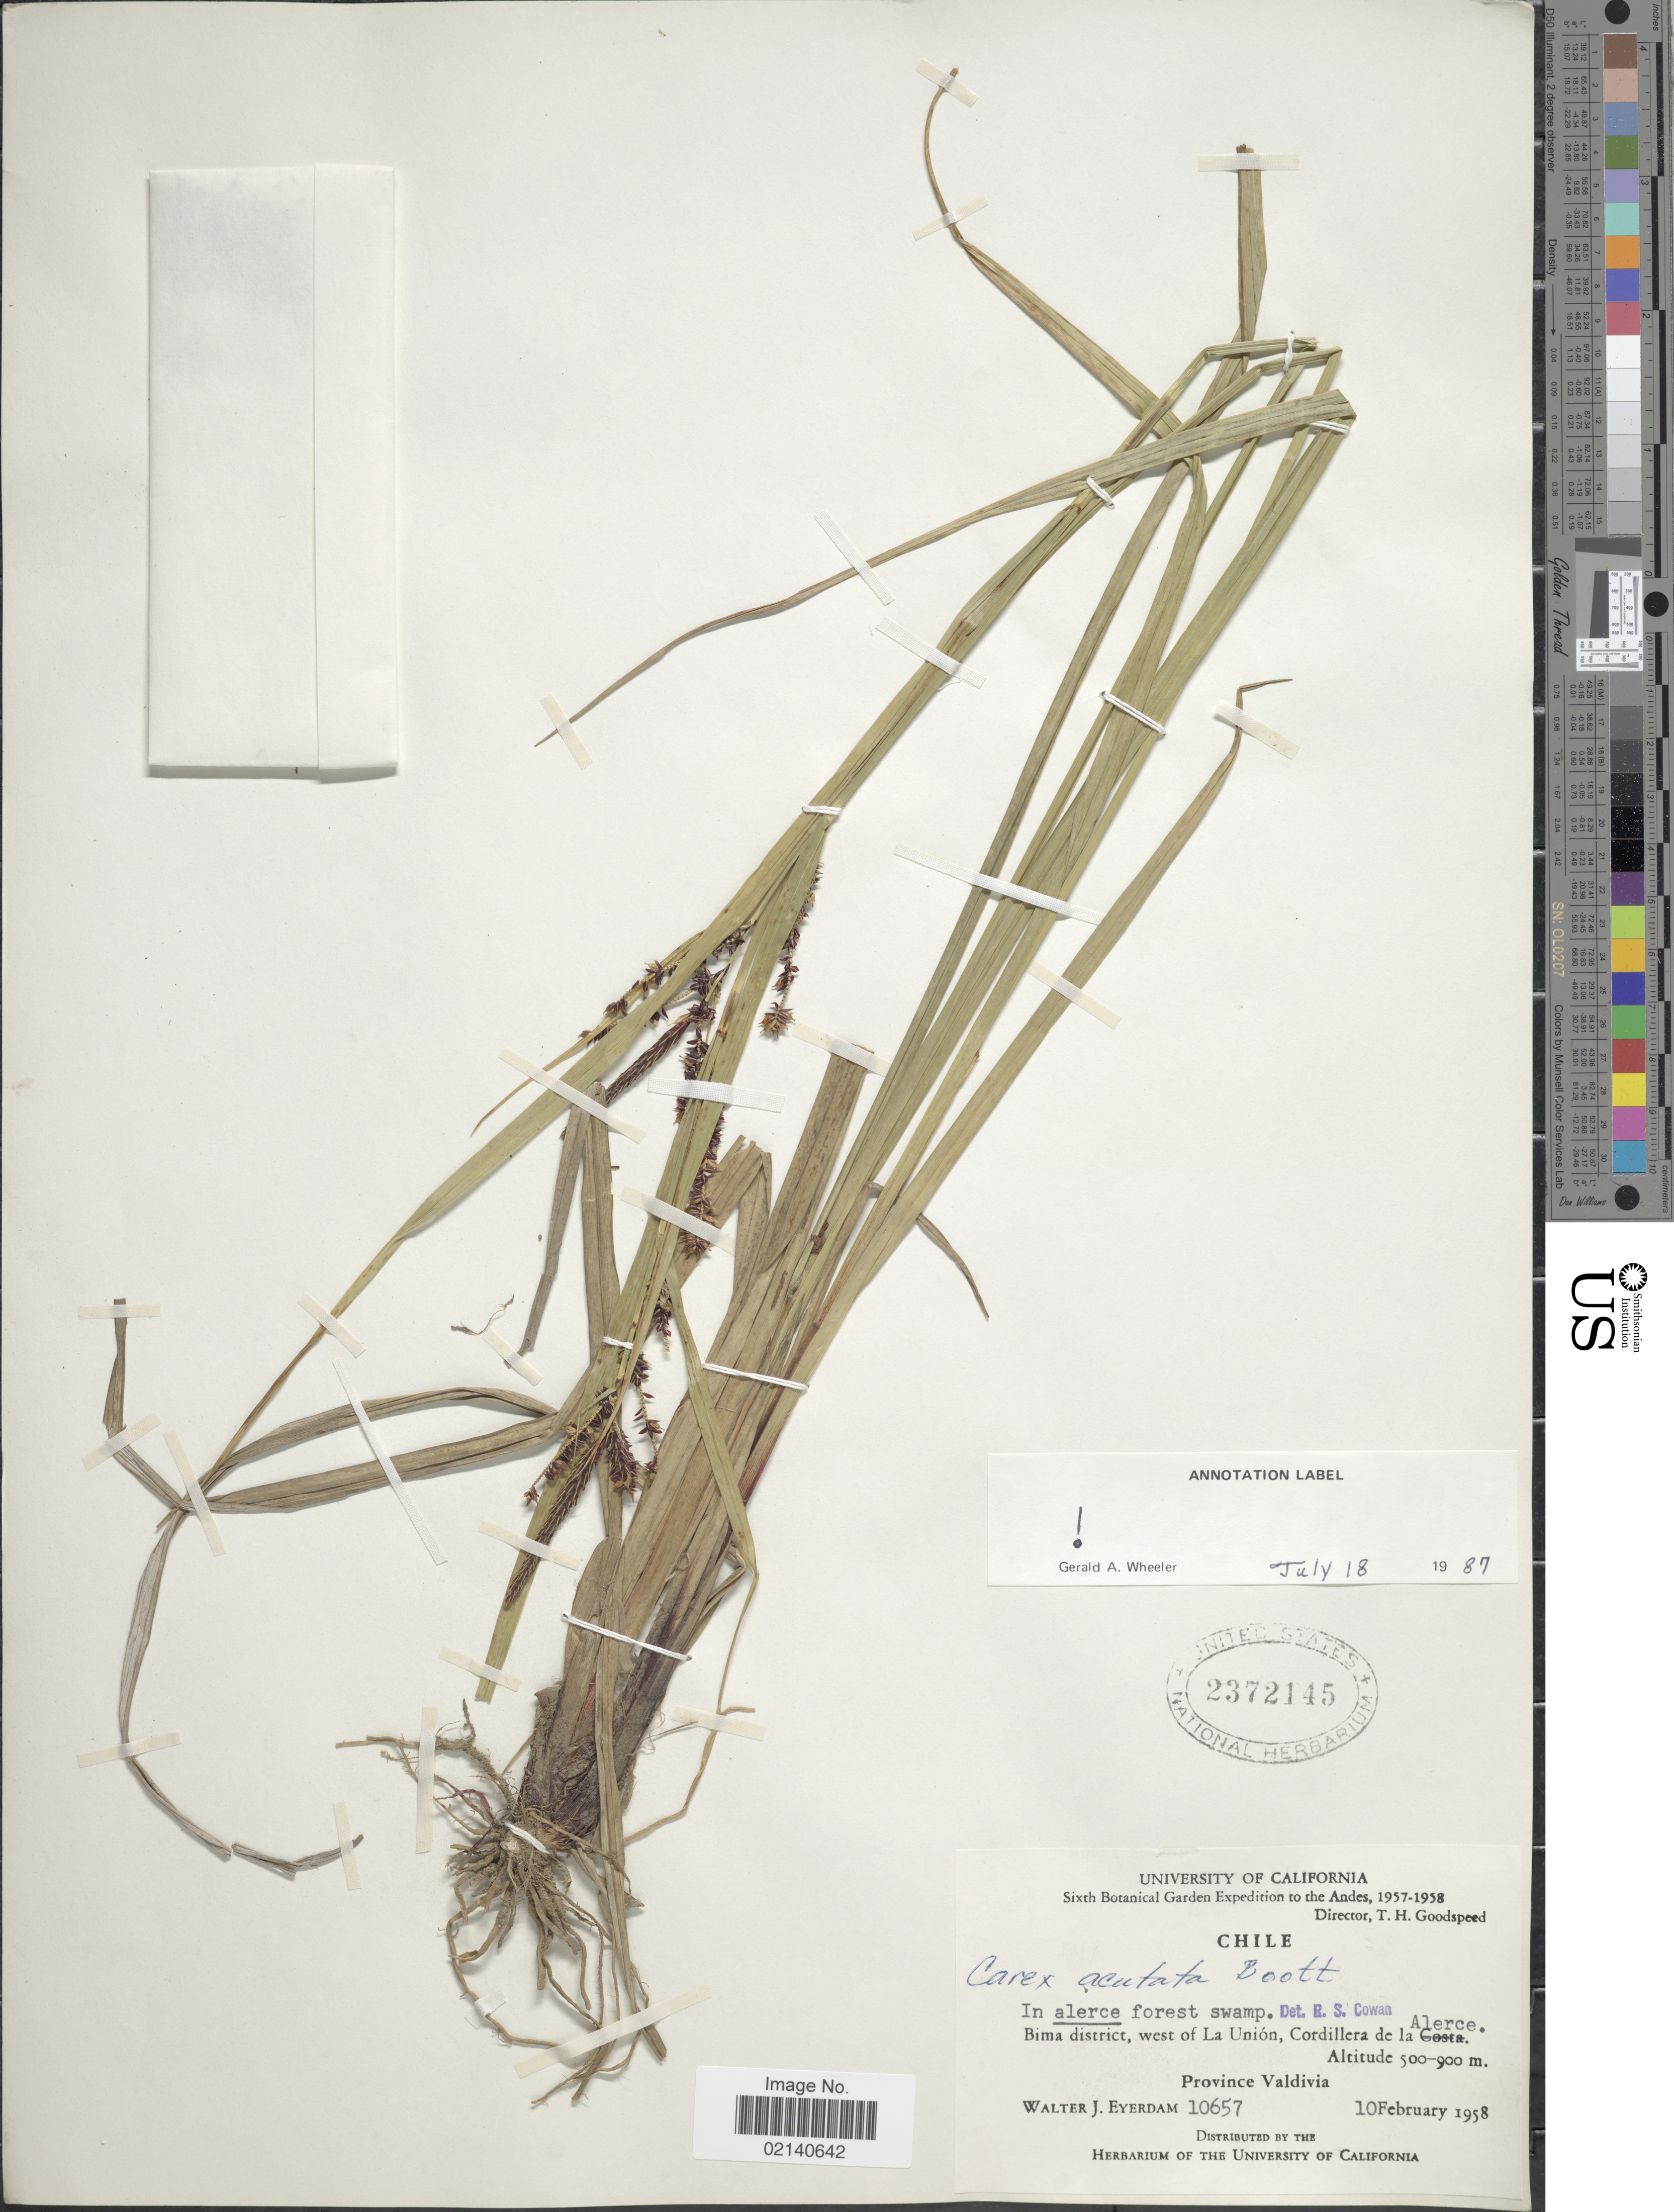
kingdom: Plantae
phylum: Tracheophyta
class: Liliopsida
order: Poales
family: Cyperaceae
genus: Carex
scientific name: Carex werdermannii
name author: Gross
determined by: Jiménez-Mejías, P.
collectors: W. J. Eyerdam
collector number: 10657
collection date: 1958-02-10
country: Chile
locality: Bima district, west of La Union, Cordillera de la Alerce. Province Valdivia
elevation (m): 500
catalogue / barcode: US 2372145